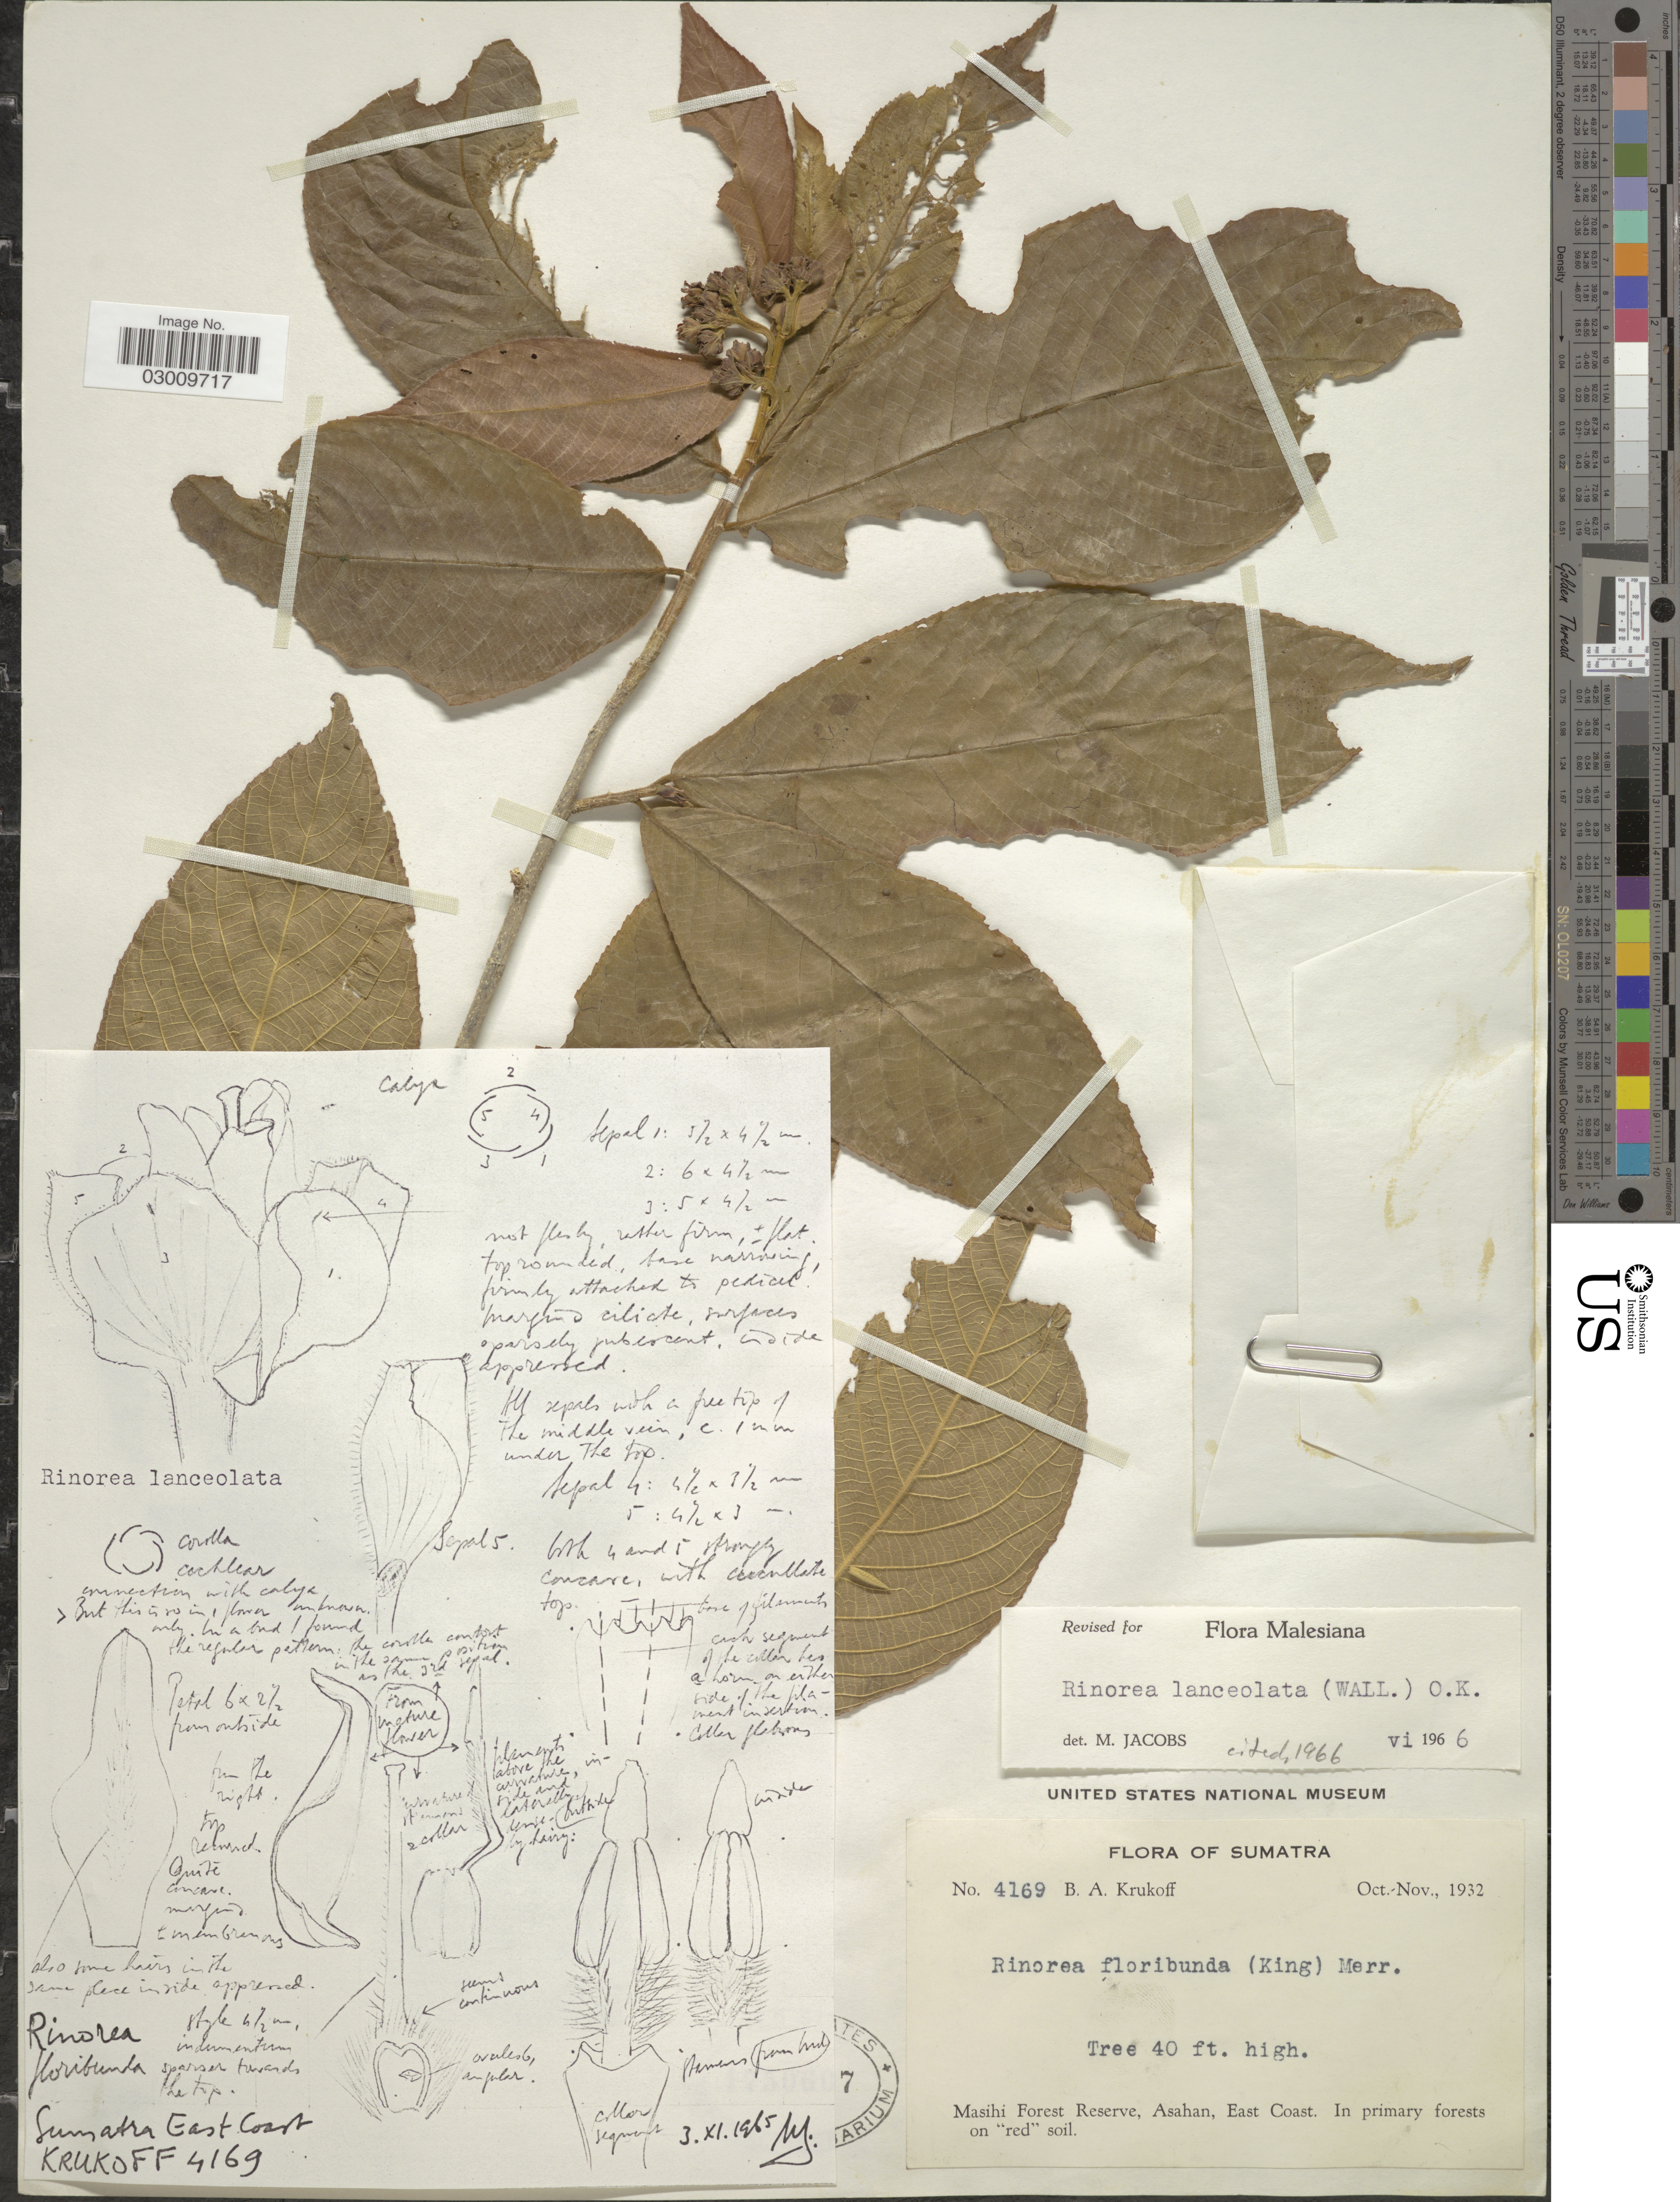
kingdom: Plantae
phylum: Tracheophyta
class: Magnoliopsida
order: Malpighiales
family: Violaceae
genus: Rinorea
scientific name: Rinorea lanceolata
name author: (Wall.) Kuntze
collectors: B. A. Krukoff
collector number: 4169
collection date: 1932-10/1932-11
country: Indonesia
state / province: Sumatra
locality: Masihi Forest Reserve, Asahan, East Coast.